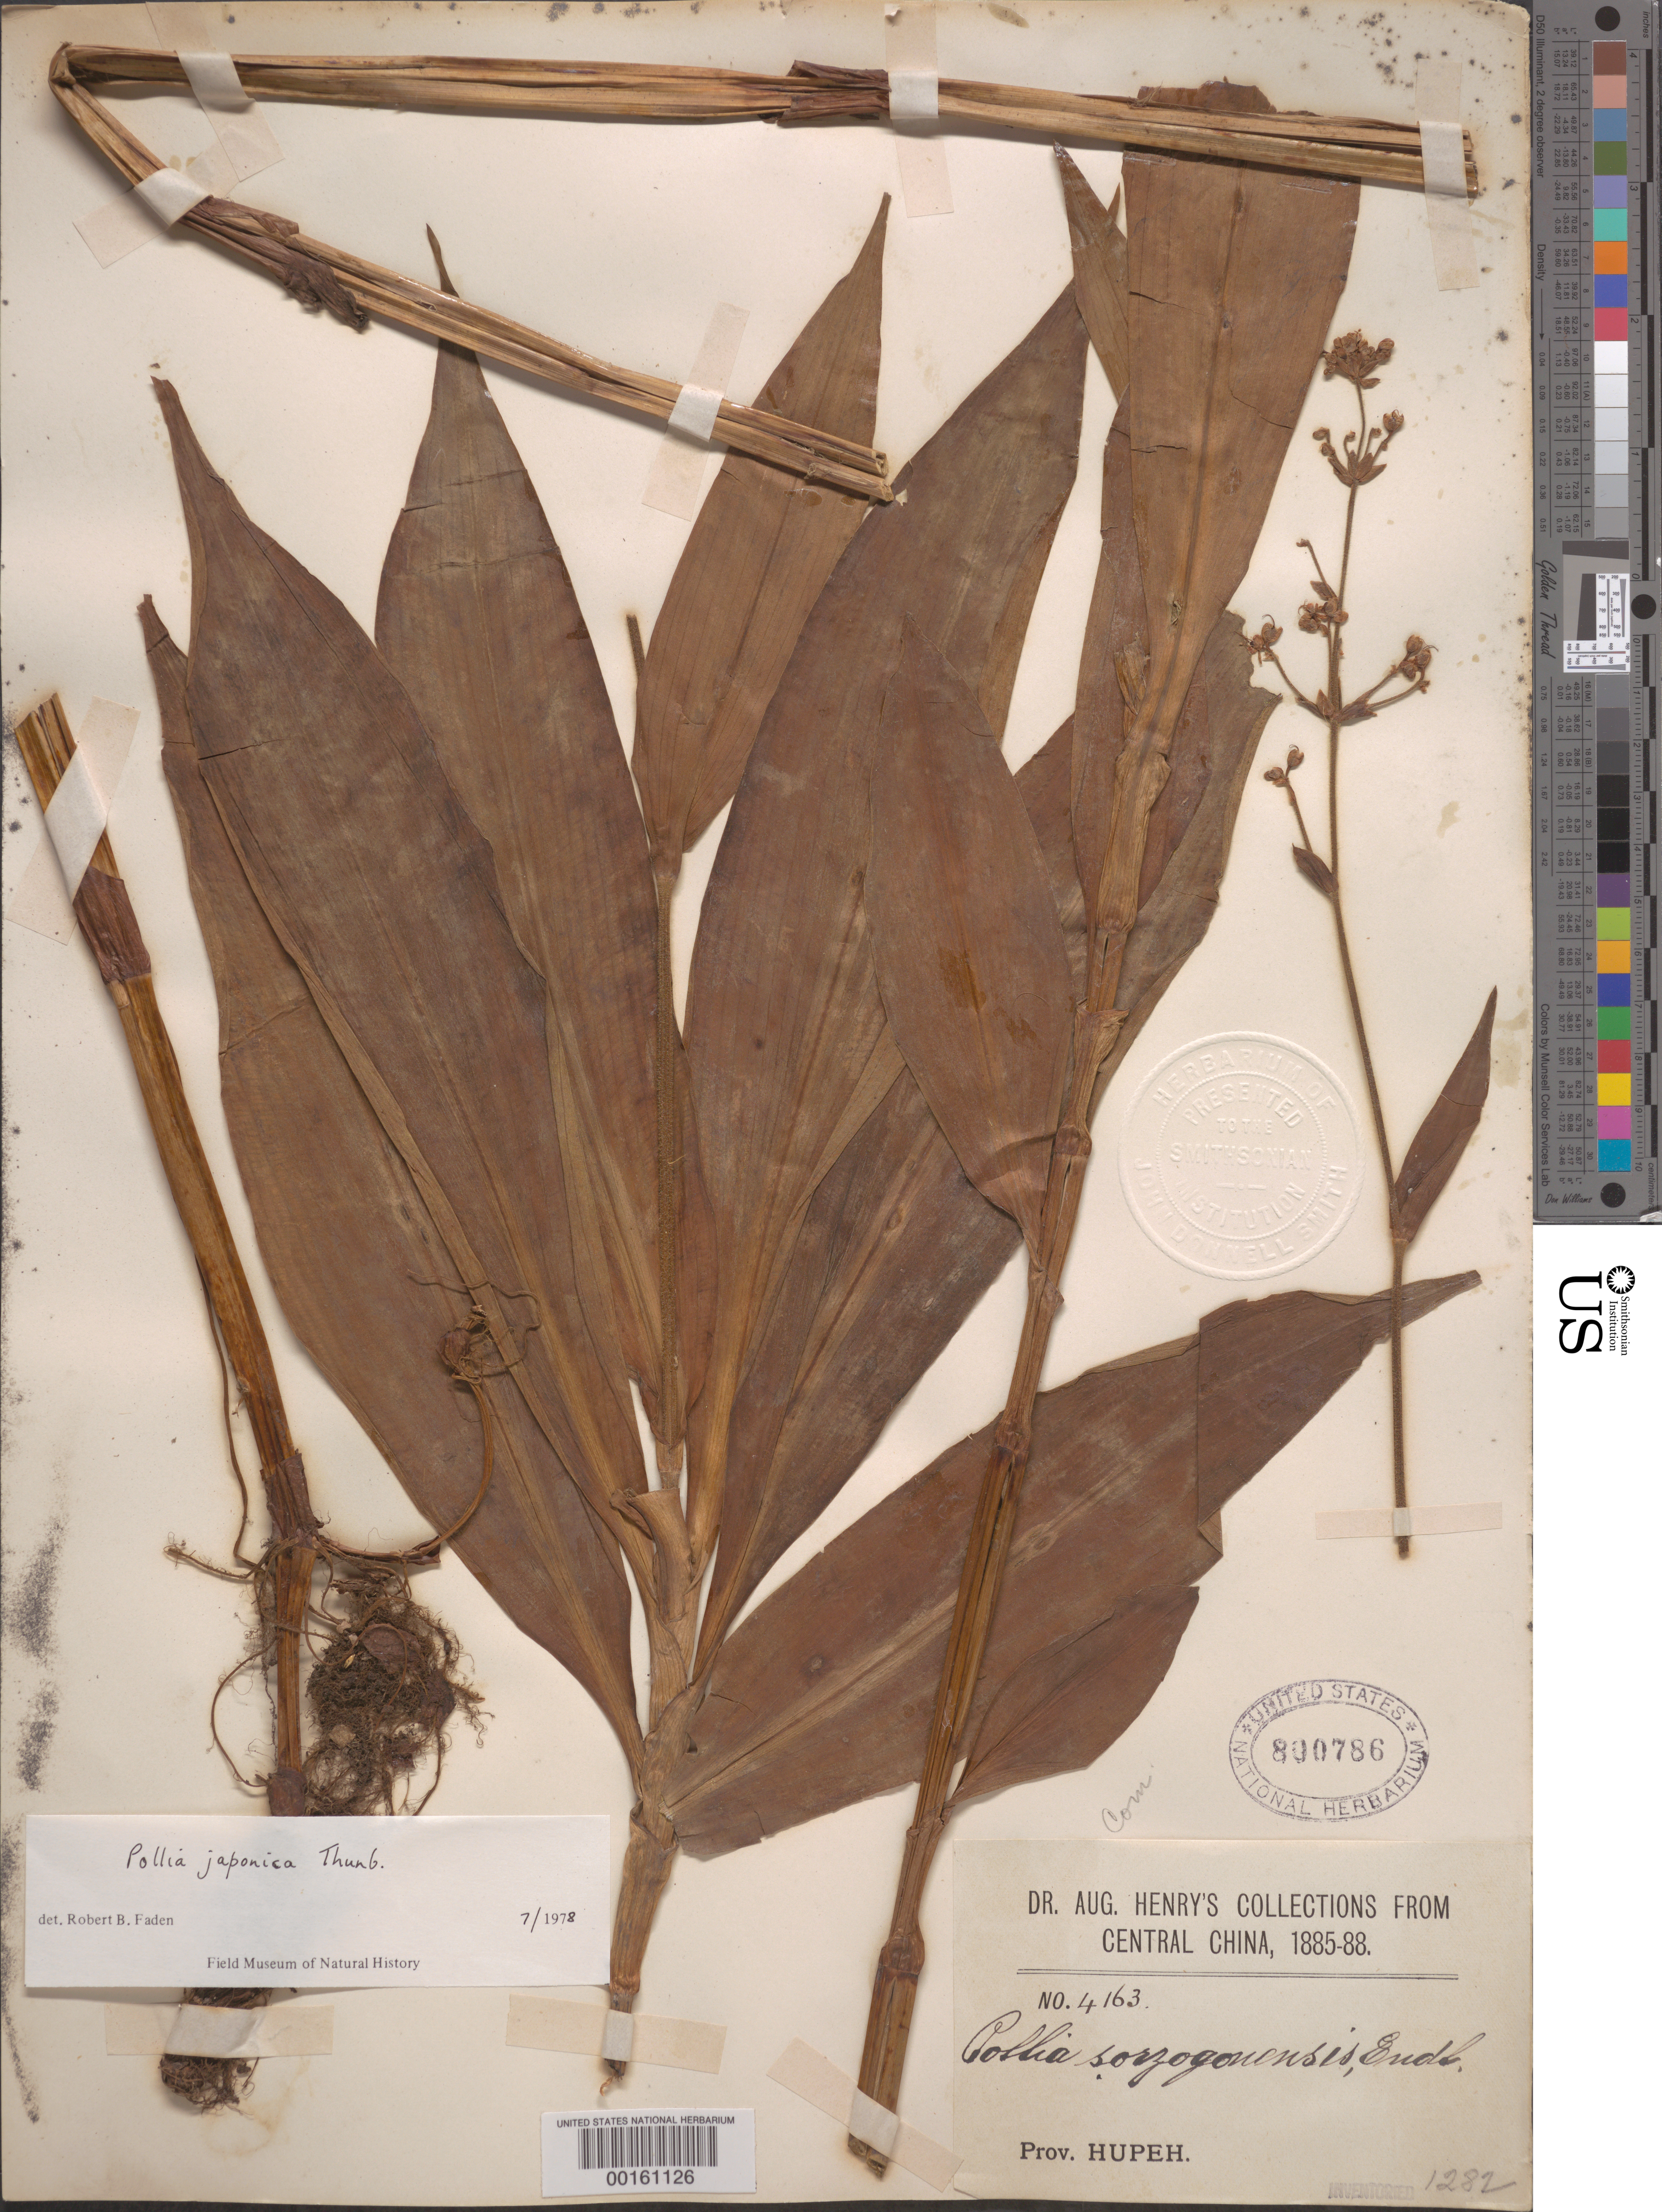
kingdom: Plantae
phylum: Tracheophyta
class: Liliopsida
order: Commelinales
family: Commelinaceae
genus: Pollia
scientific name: Pollia japonica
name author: Thunb.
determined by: Faden, Robert B., (US), Smithsonian Institution - National Museum of Natural History (UNITED STATES)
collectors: A. Henry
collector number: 4163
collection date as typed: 1885 to -- -- 1888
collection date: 1885/1888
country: China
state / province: Hubei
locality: Prov. Hupeh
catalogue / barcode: US 800786